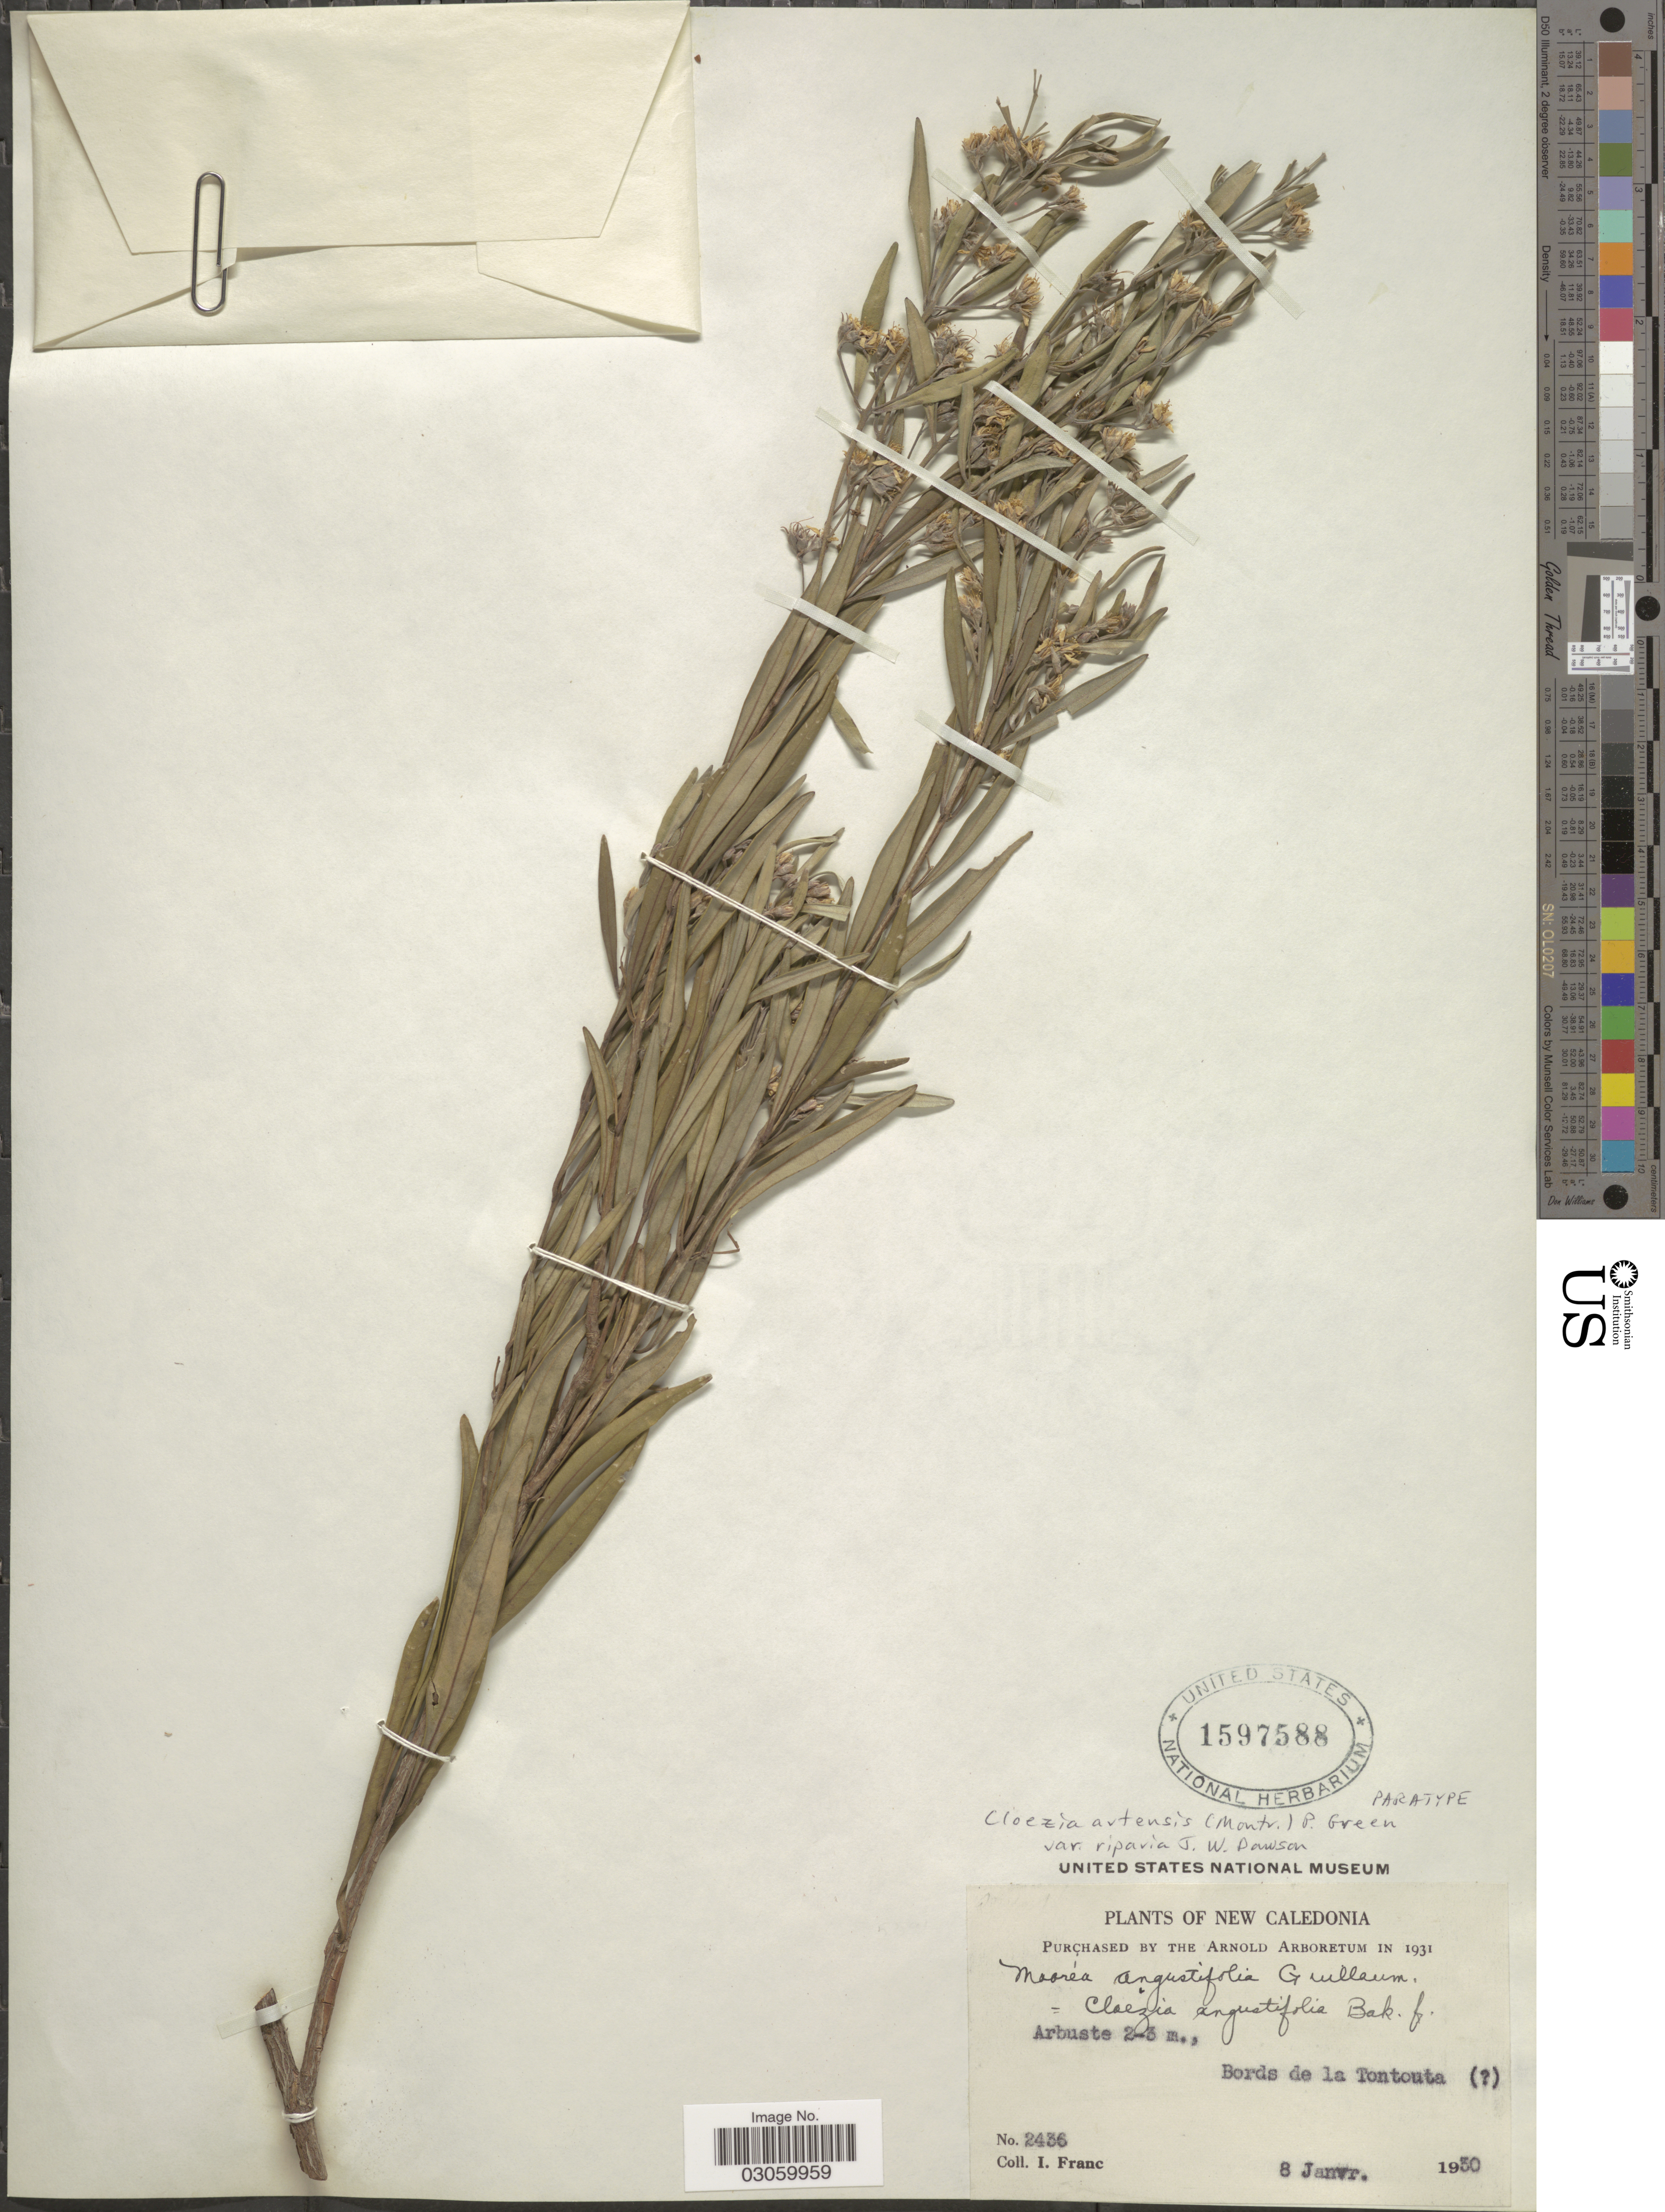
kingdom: Plantae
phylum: Tracheophyta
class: Magnoliopsida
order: Myrtales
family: Myrtaceae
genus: Cloezia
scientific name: Cloezia artensis var. riparia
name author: J.W. Dawson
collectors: I. Franc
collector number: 2436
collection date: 1930-01-08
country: New Caledonia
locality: Bords de la Tontouta.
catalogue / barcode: US 1597588